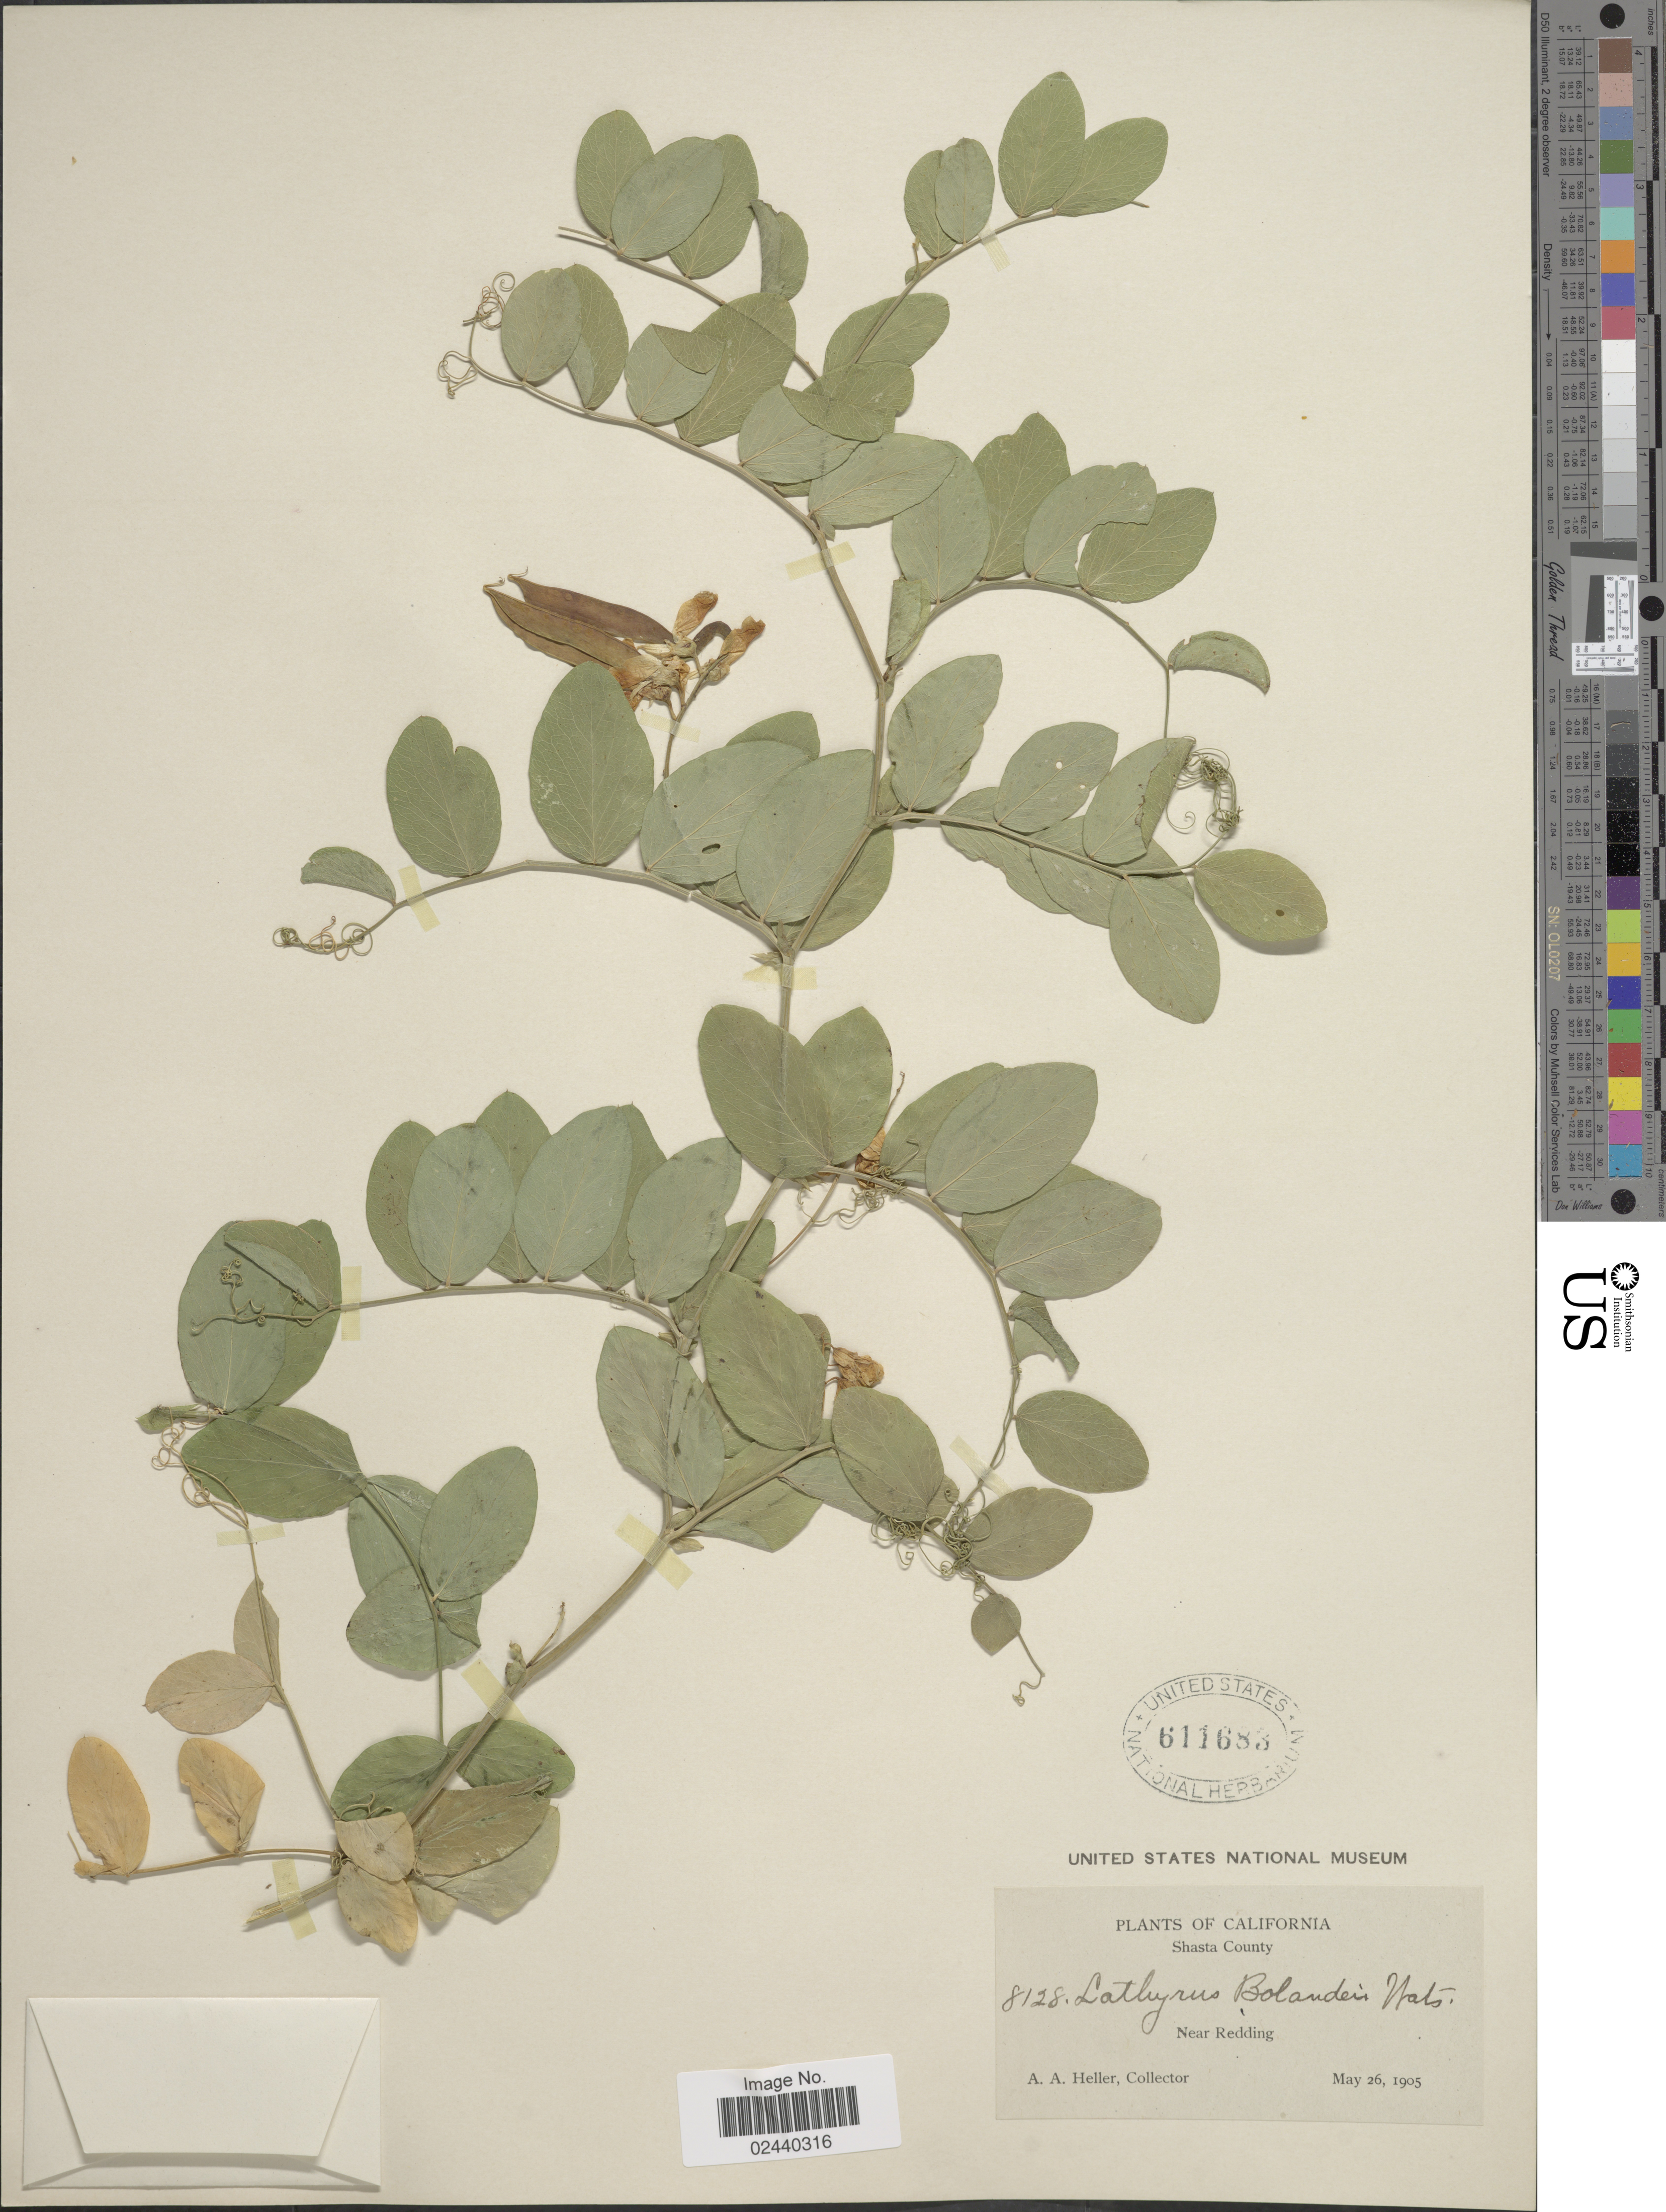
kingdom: Plantae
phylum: Tracheophyta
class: Magnoliopsida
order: Fabales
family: Fabaceae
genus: Lathyrus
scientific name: Lathyrus bolanderi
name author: S. Watson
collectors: A. A. Heller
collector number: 8128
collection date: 1905-05-26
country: United States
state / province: California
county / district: Shasta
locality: Shasta County, near Redding.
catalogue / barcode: US 611683